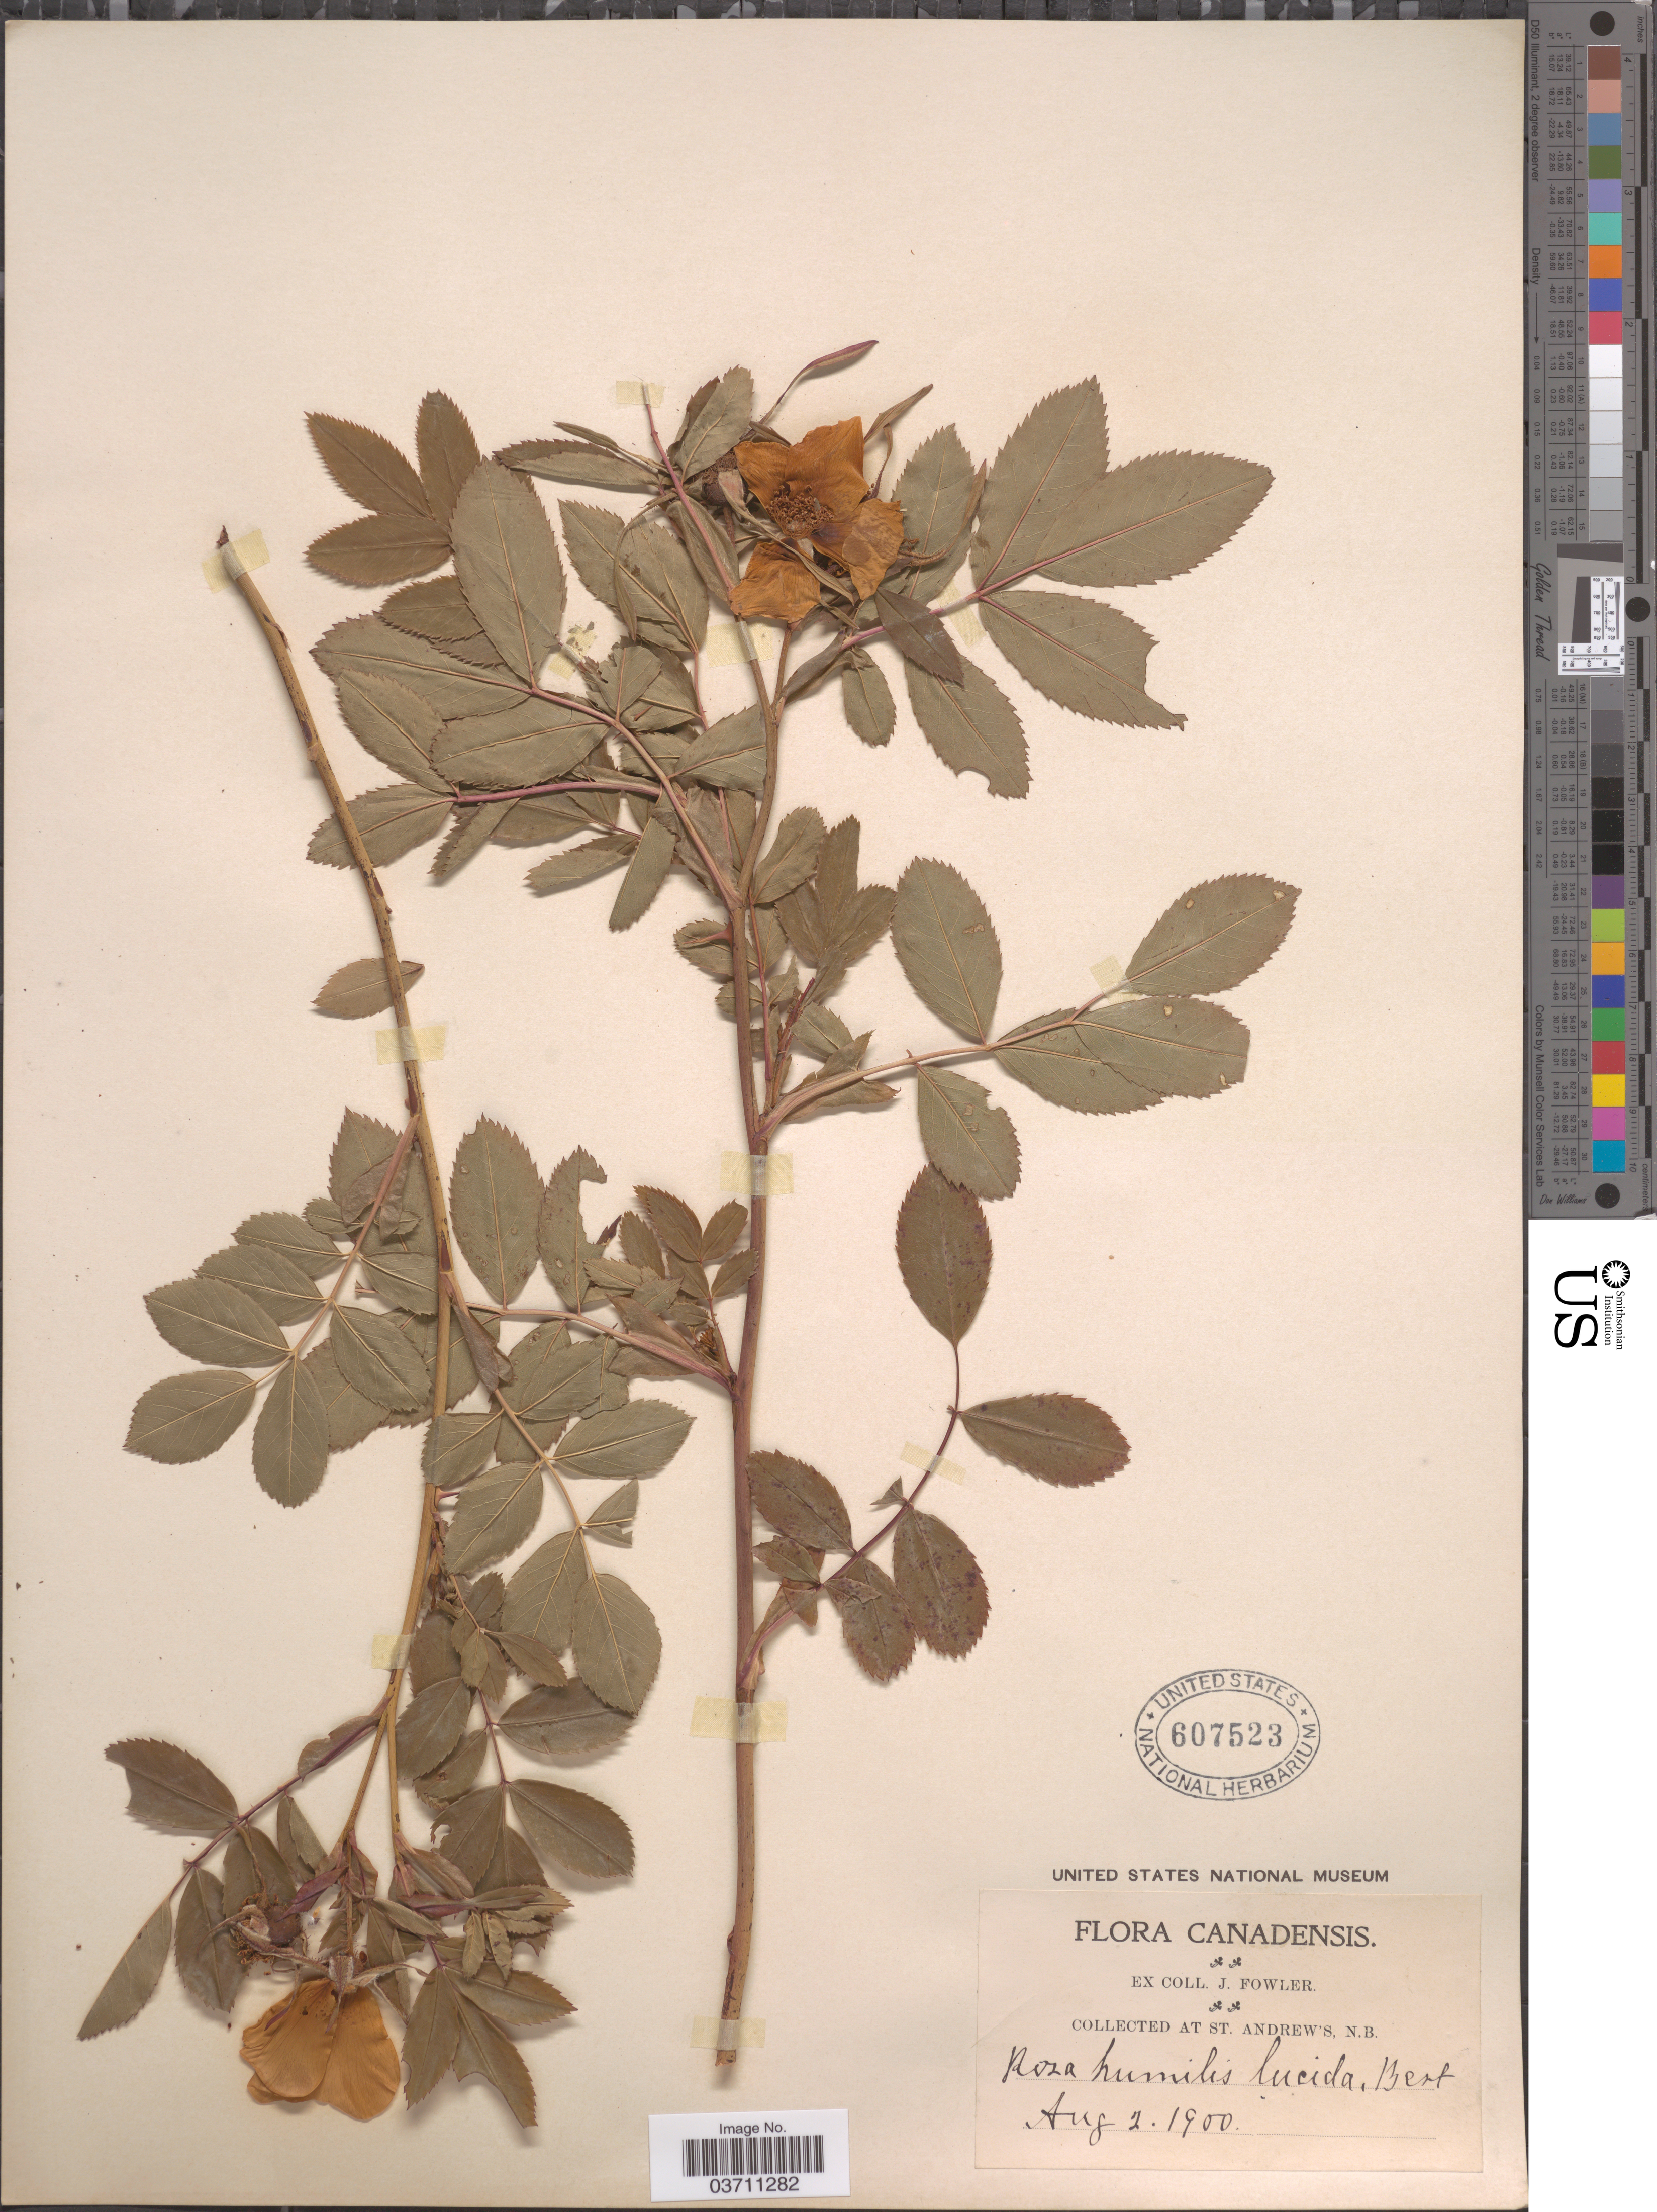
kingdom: Plantae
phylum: Tracheophyta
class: Magnoliopsida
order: Rosales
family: Rosaceae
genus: Rosa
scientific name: Rosa lucida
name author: Meehan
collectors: J. Fowler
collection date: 1900-08-02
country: Canada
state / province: New Brunswick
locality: At St. Andrew's.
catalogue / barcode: US 607523